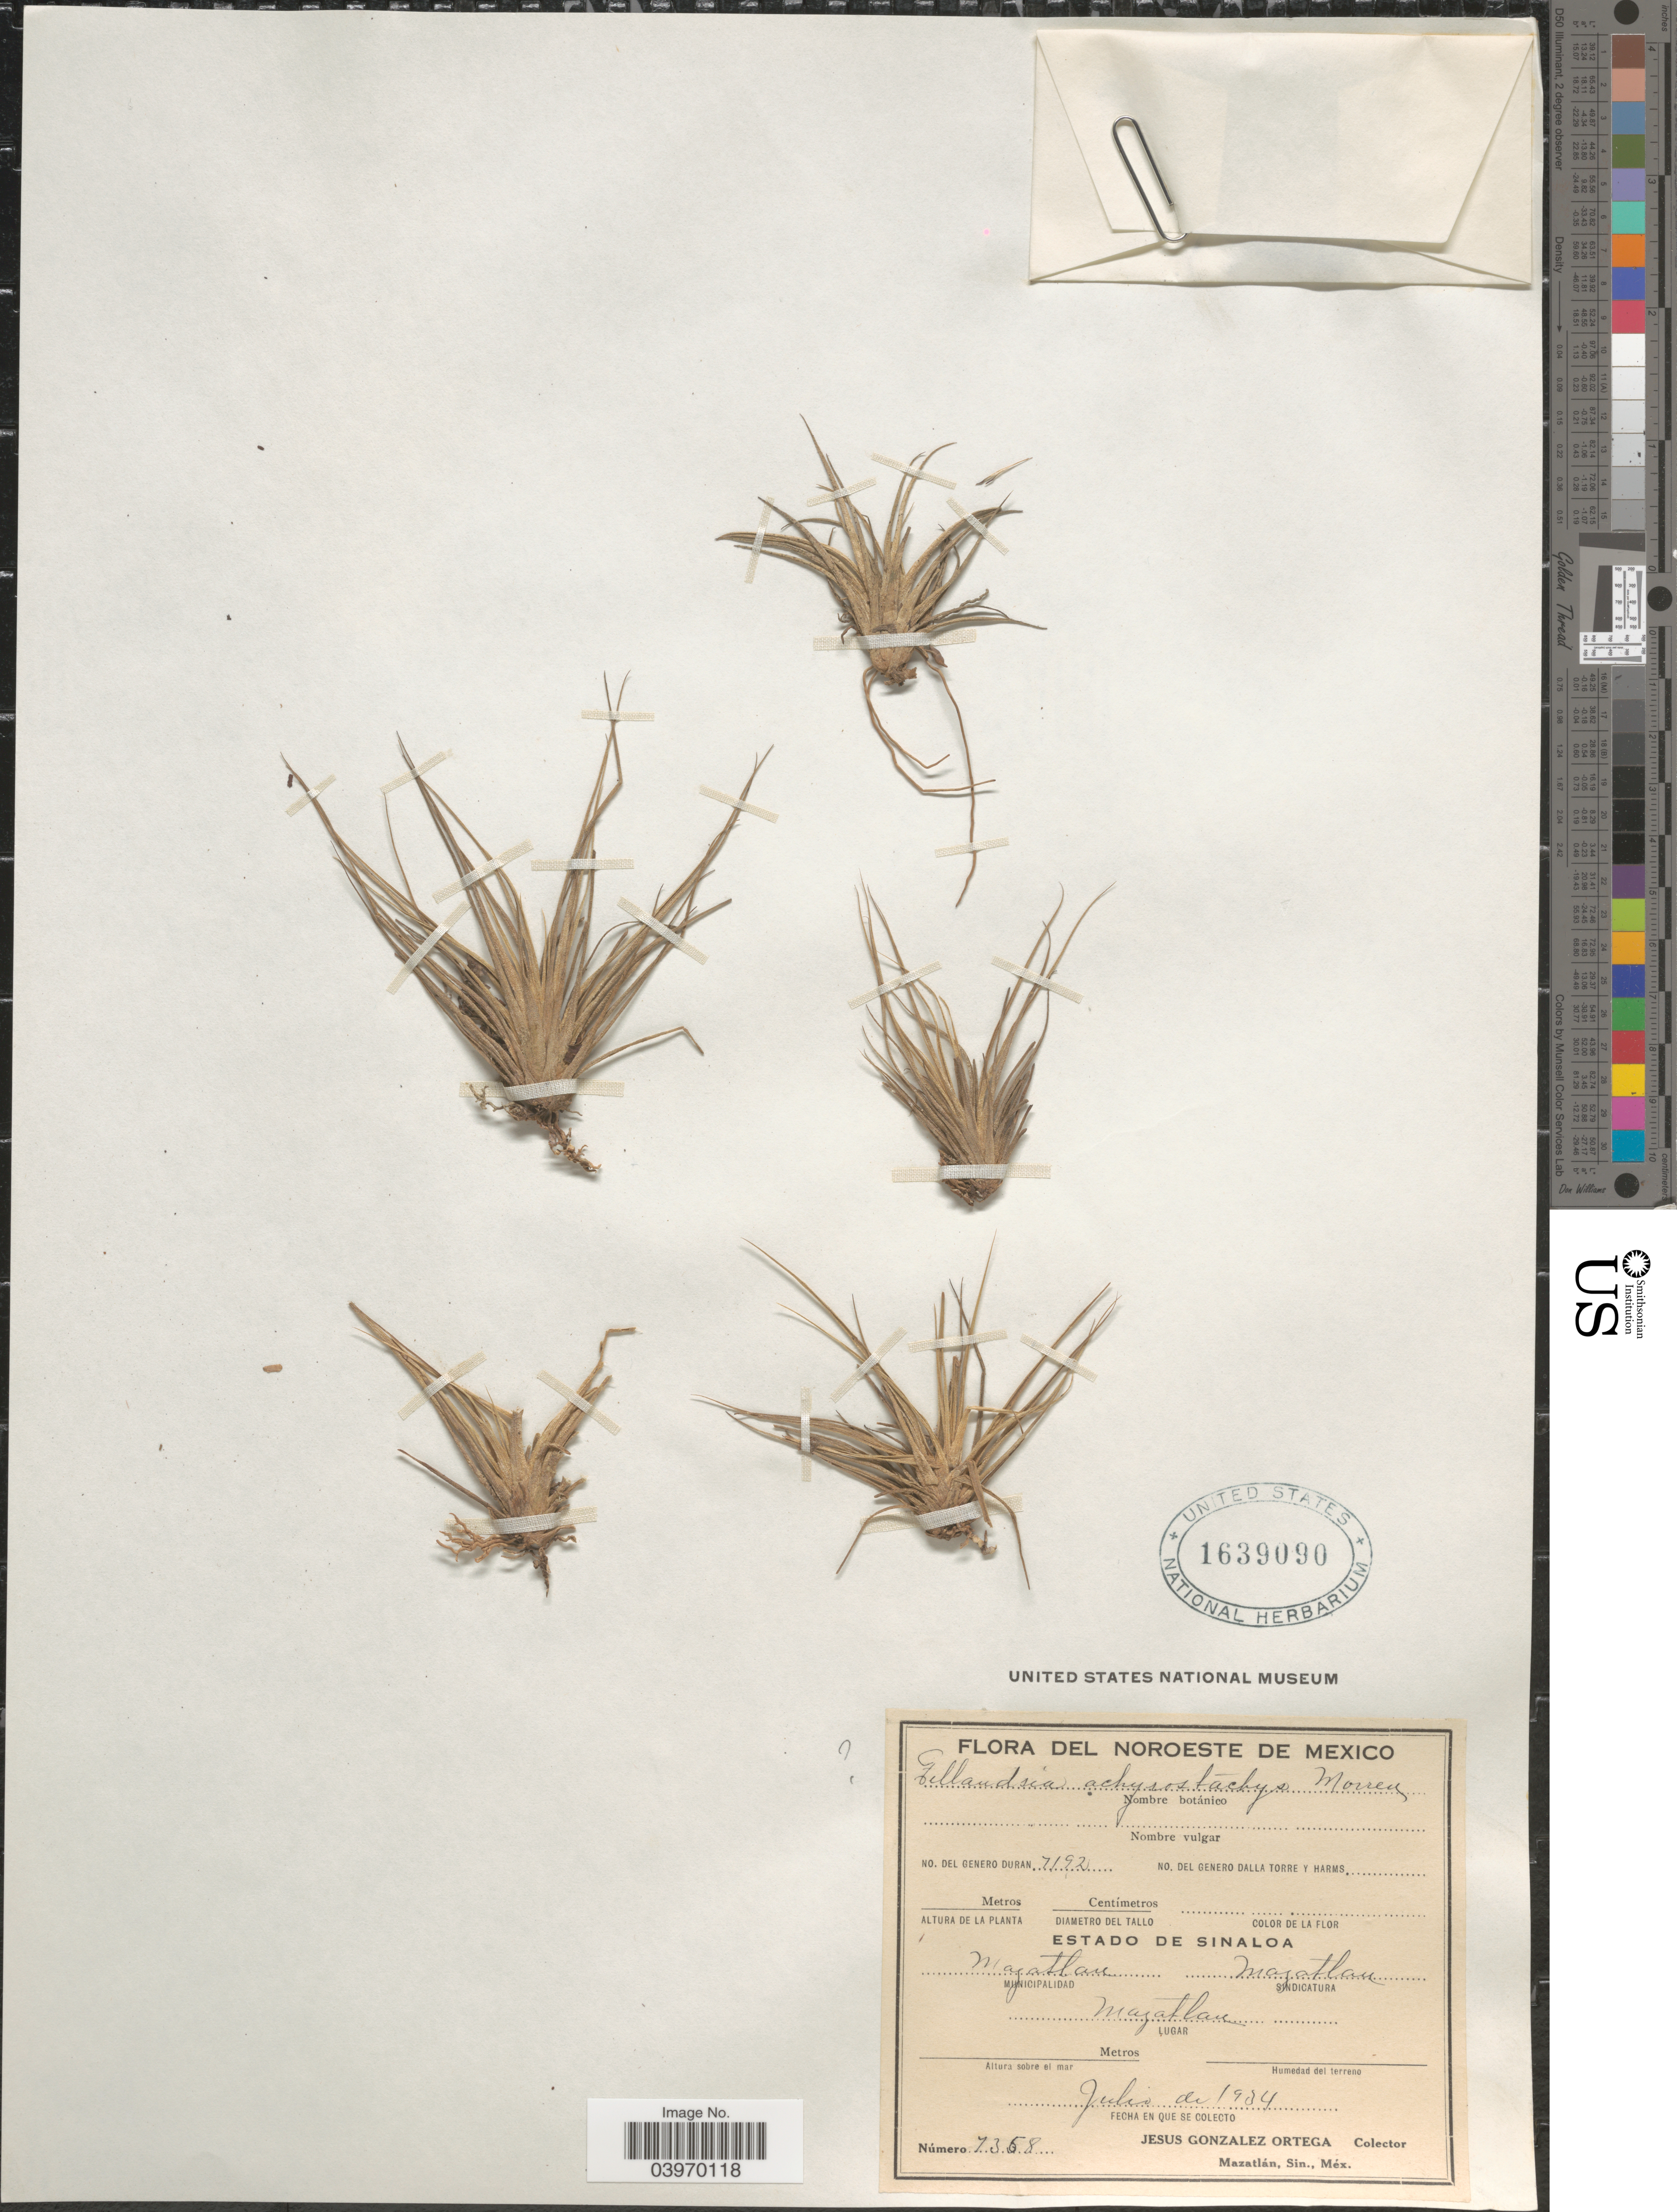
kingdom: Plantae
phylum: Tracheophyta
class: Liliopsida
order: Poales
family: Bromeliaceae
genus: Tillandsia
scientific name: Tillandsia achyrostachys var. stenolepis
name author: L.B. Sm.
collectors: J. Ortega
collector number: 7358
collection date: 1934-07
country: Mexico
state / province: Sinaloa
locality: Noroeste de Mexico. Municipalidad Mazatlan. Sindicatura Mazatlan. Mazatlan.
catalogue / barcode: US 1639090